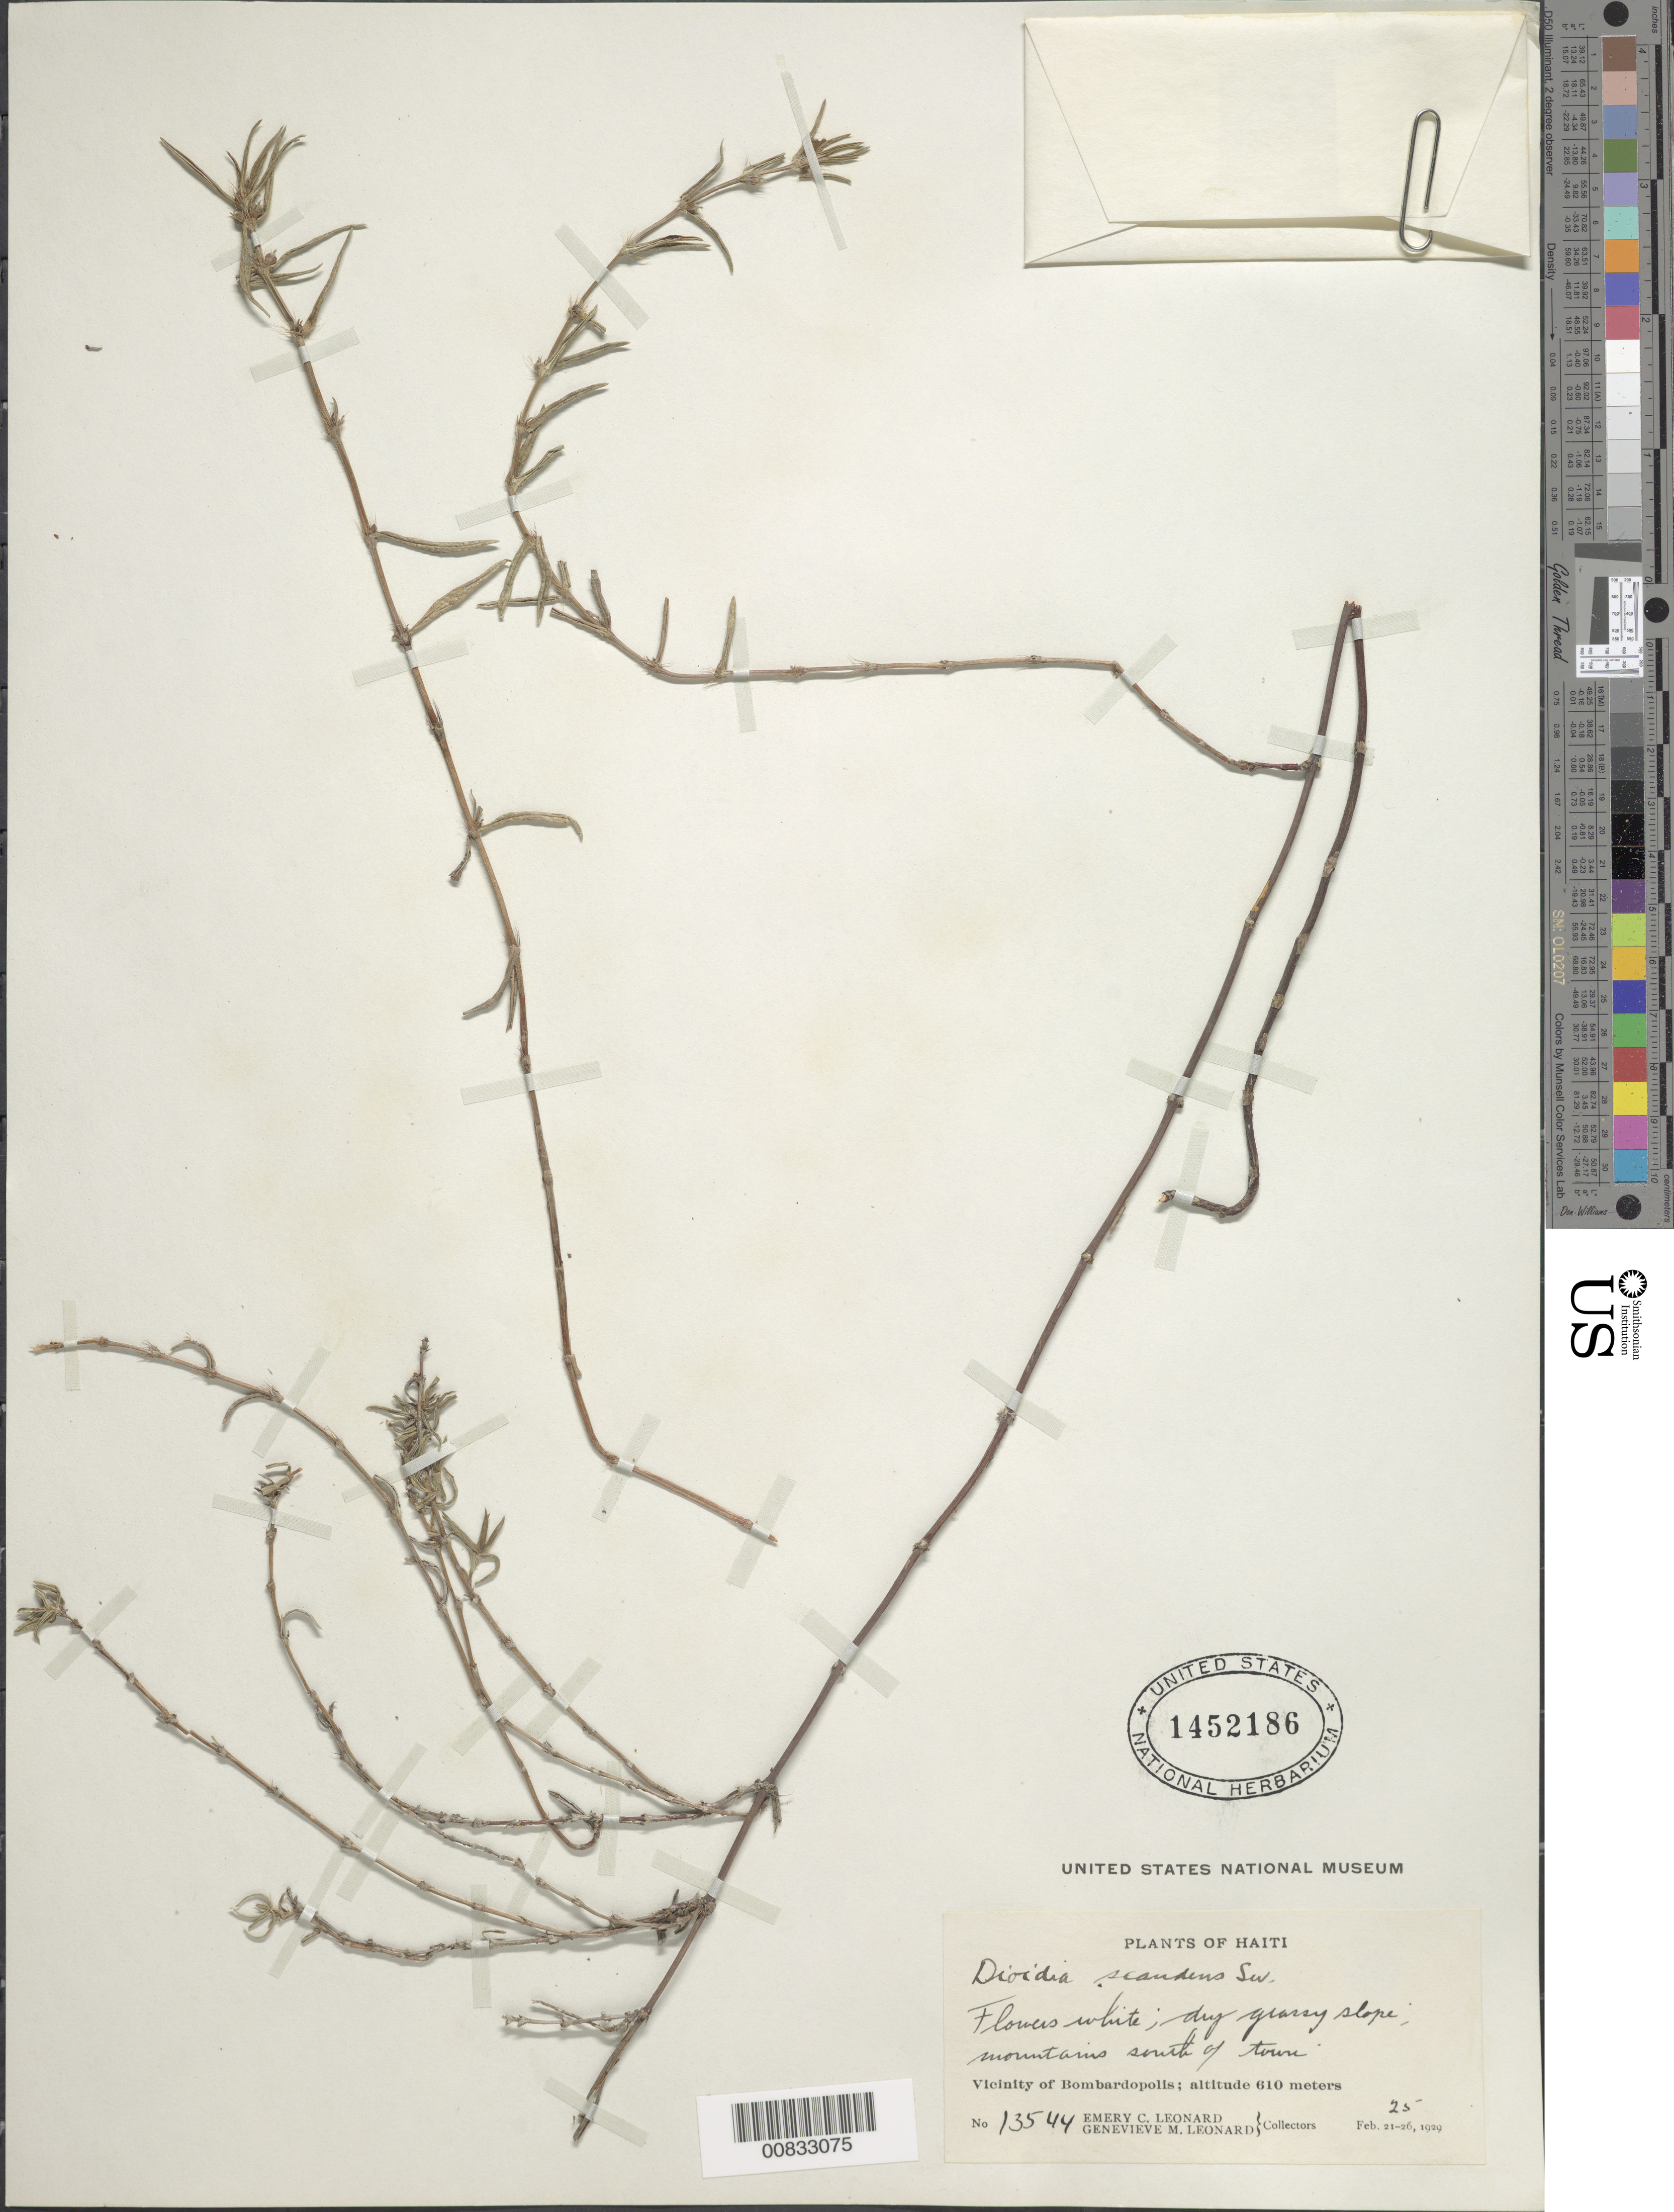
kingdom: Plantae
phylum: Tracheophyta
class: Magnoliopsida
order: Gentianales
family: Rubiaceae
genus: Diodia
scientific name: Diodia scandens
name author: Sw.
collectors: E. C. Leonard & G. M. Leonard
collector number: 13544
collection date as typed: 25 Feb 1929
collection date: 1929-02-25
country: Haiti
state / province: Nord-Ouest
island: Hispaniola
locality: Vicinity of Bombardopolis, mountains S of town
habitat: Dry grassy slope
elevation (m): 610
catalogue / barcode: US 1452186